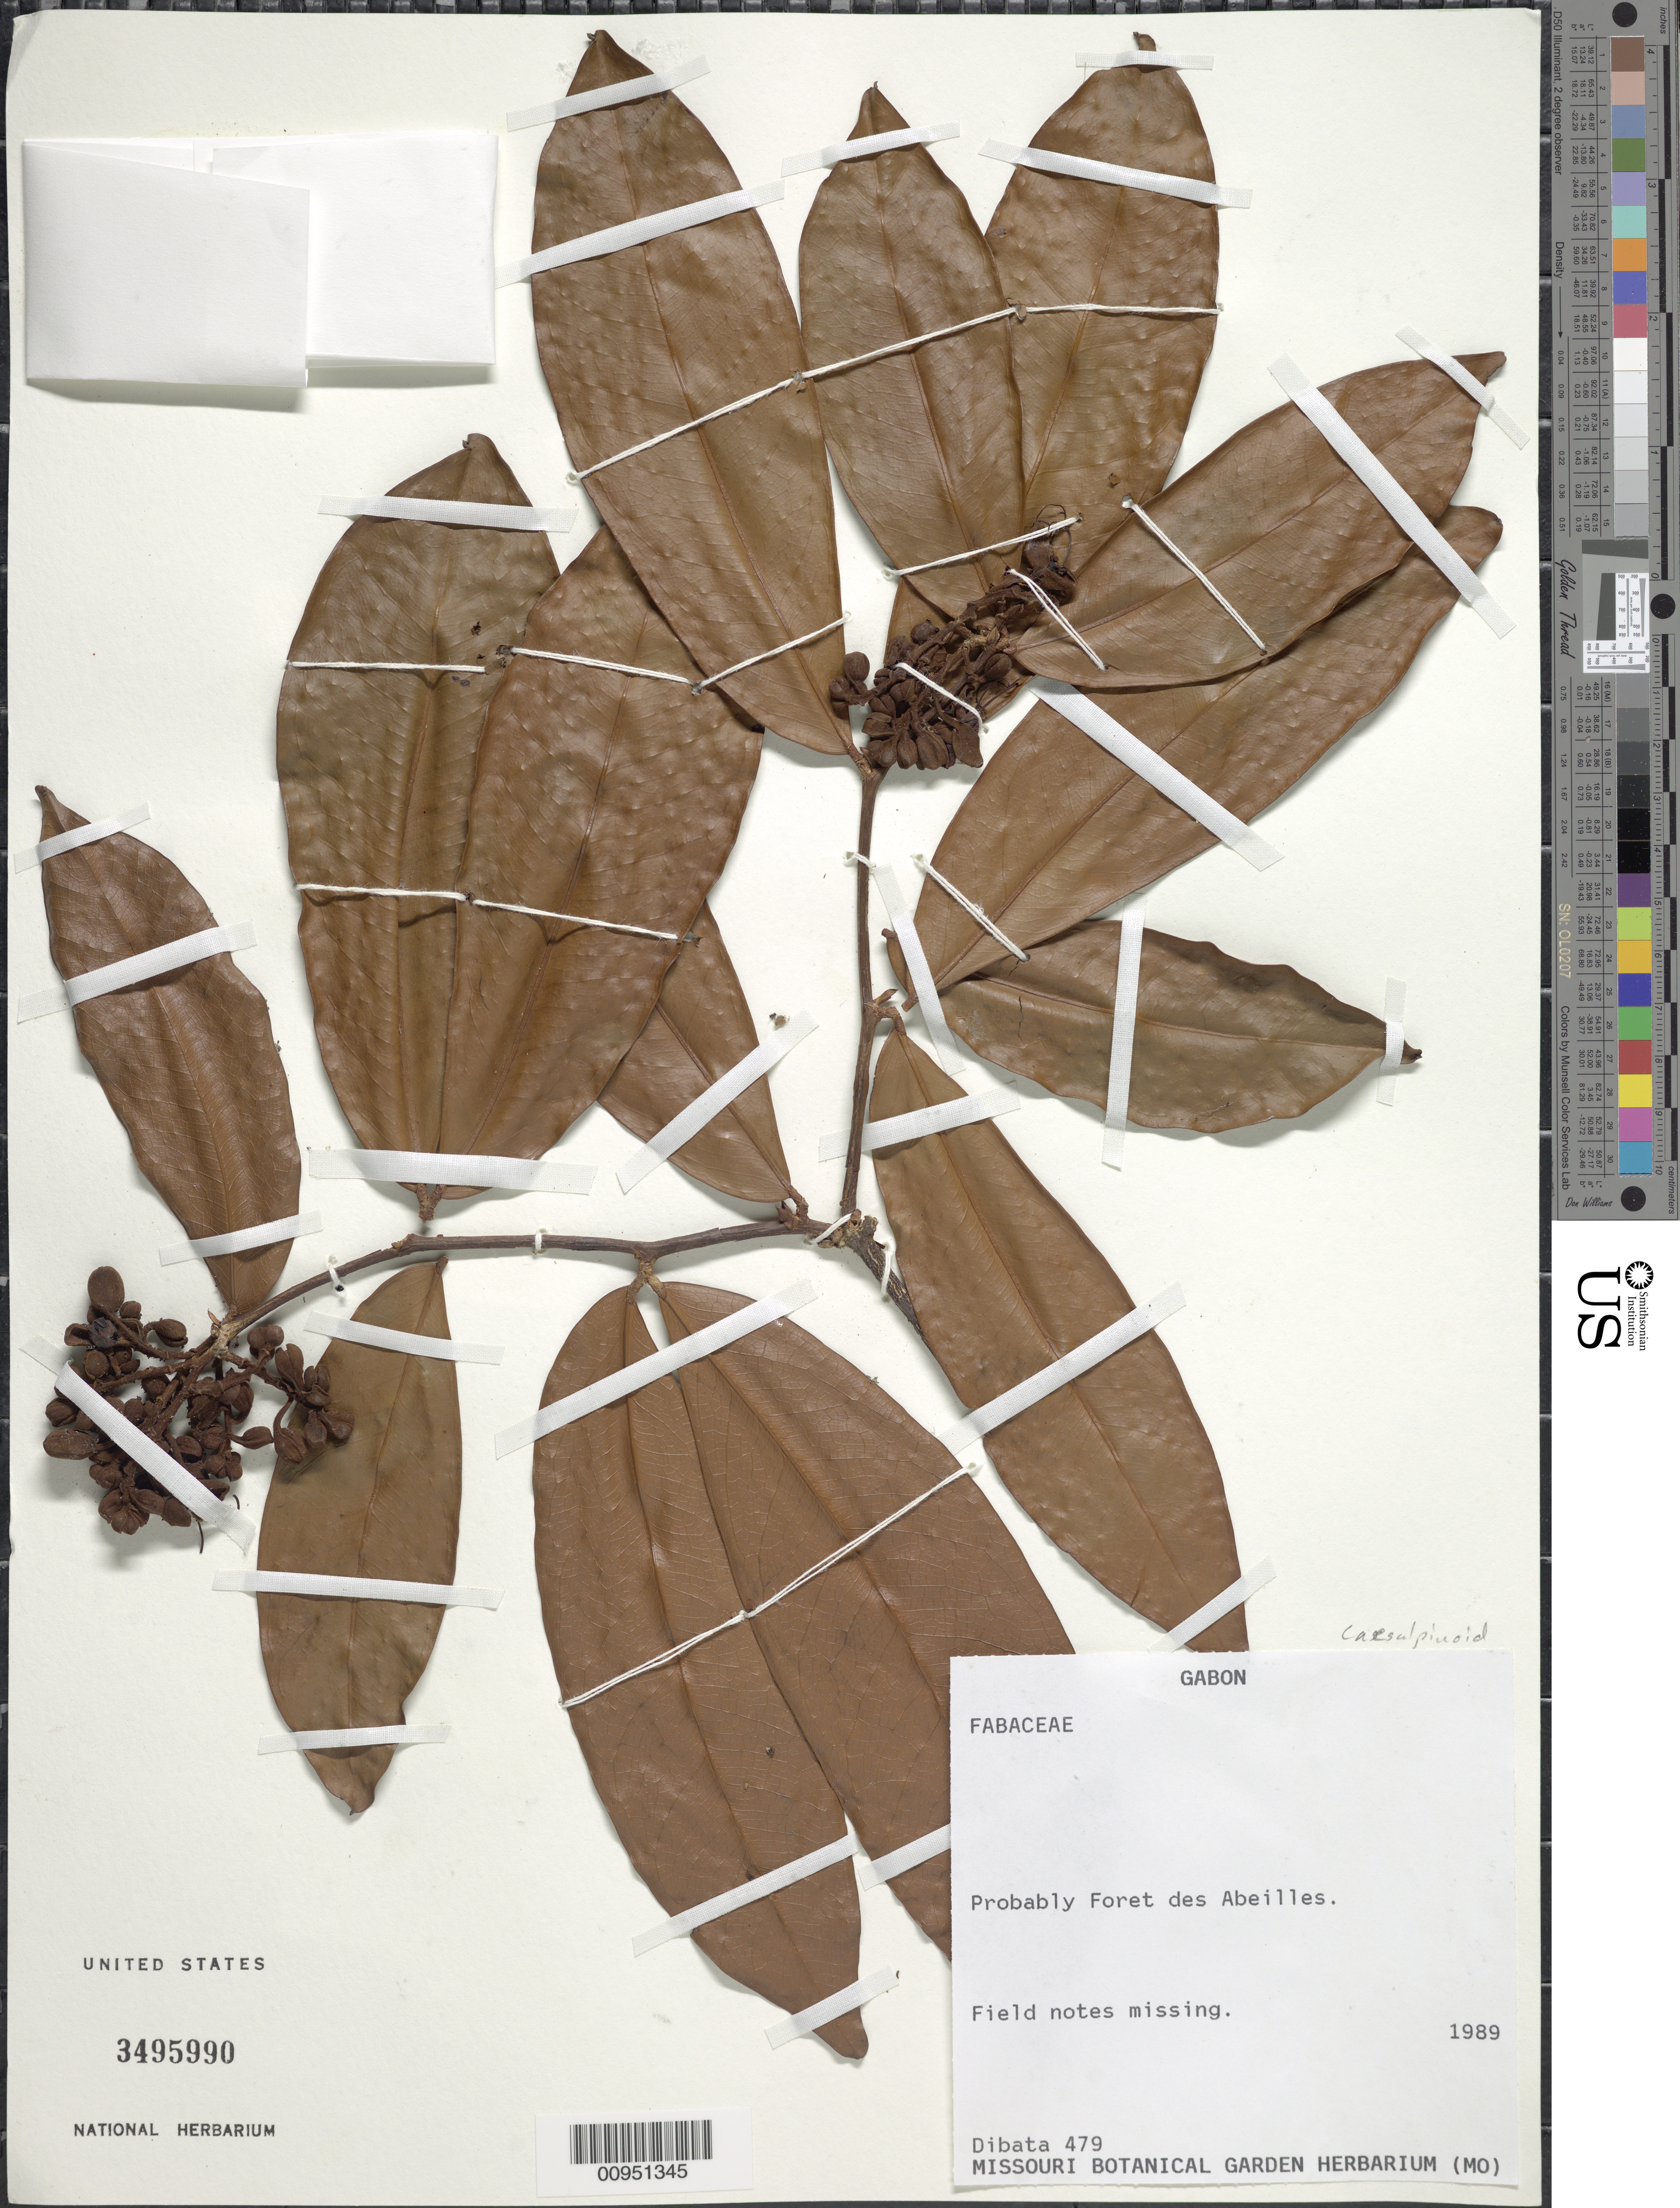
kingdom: Plantae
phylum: Tracheophyta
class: Magnoliopsida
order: Fabales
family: Fabaceae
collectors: J. Dibata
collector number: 479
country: Gabon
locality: Foret des Abeilles (Field notes missing)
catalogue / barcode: US 3495990